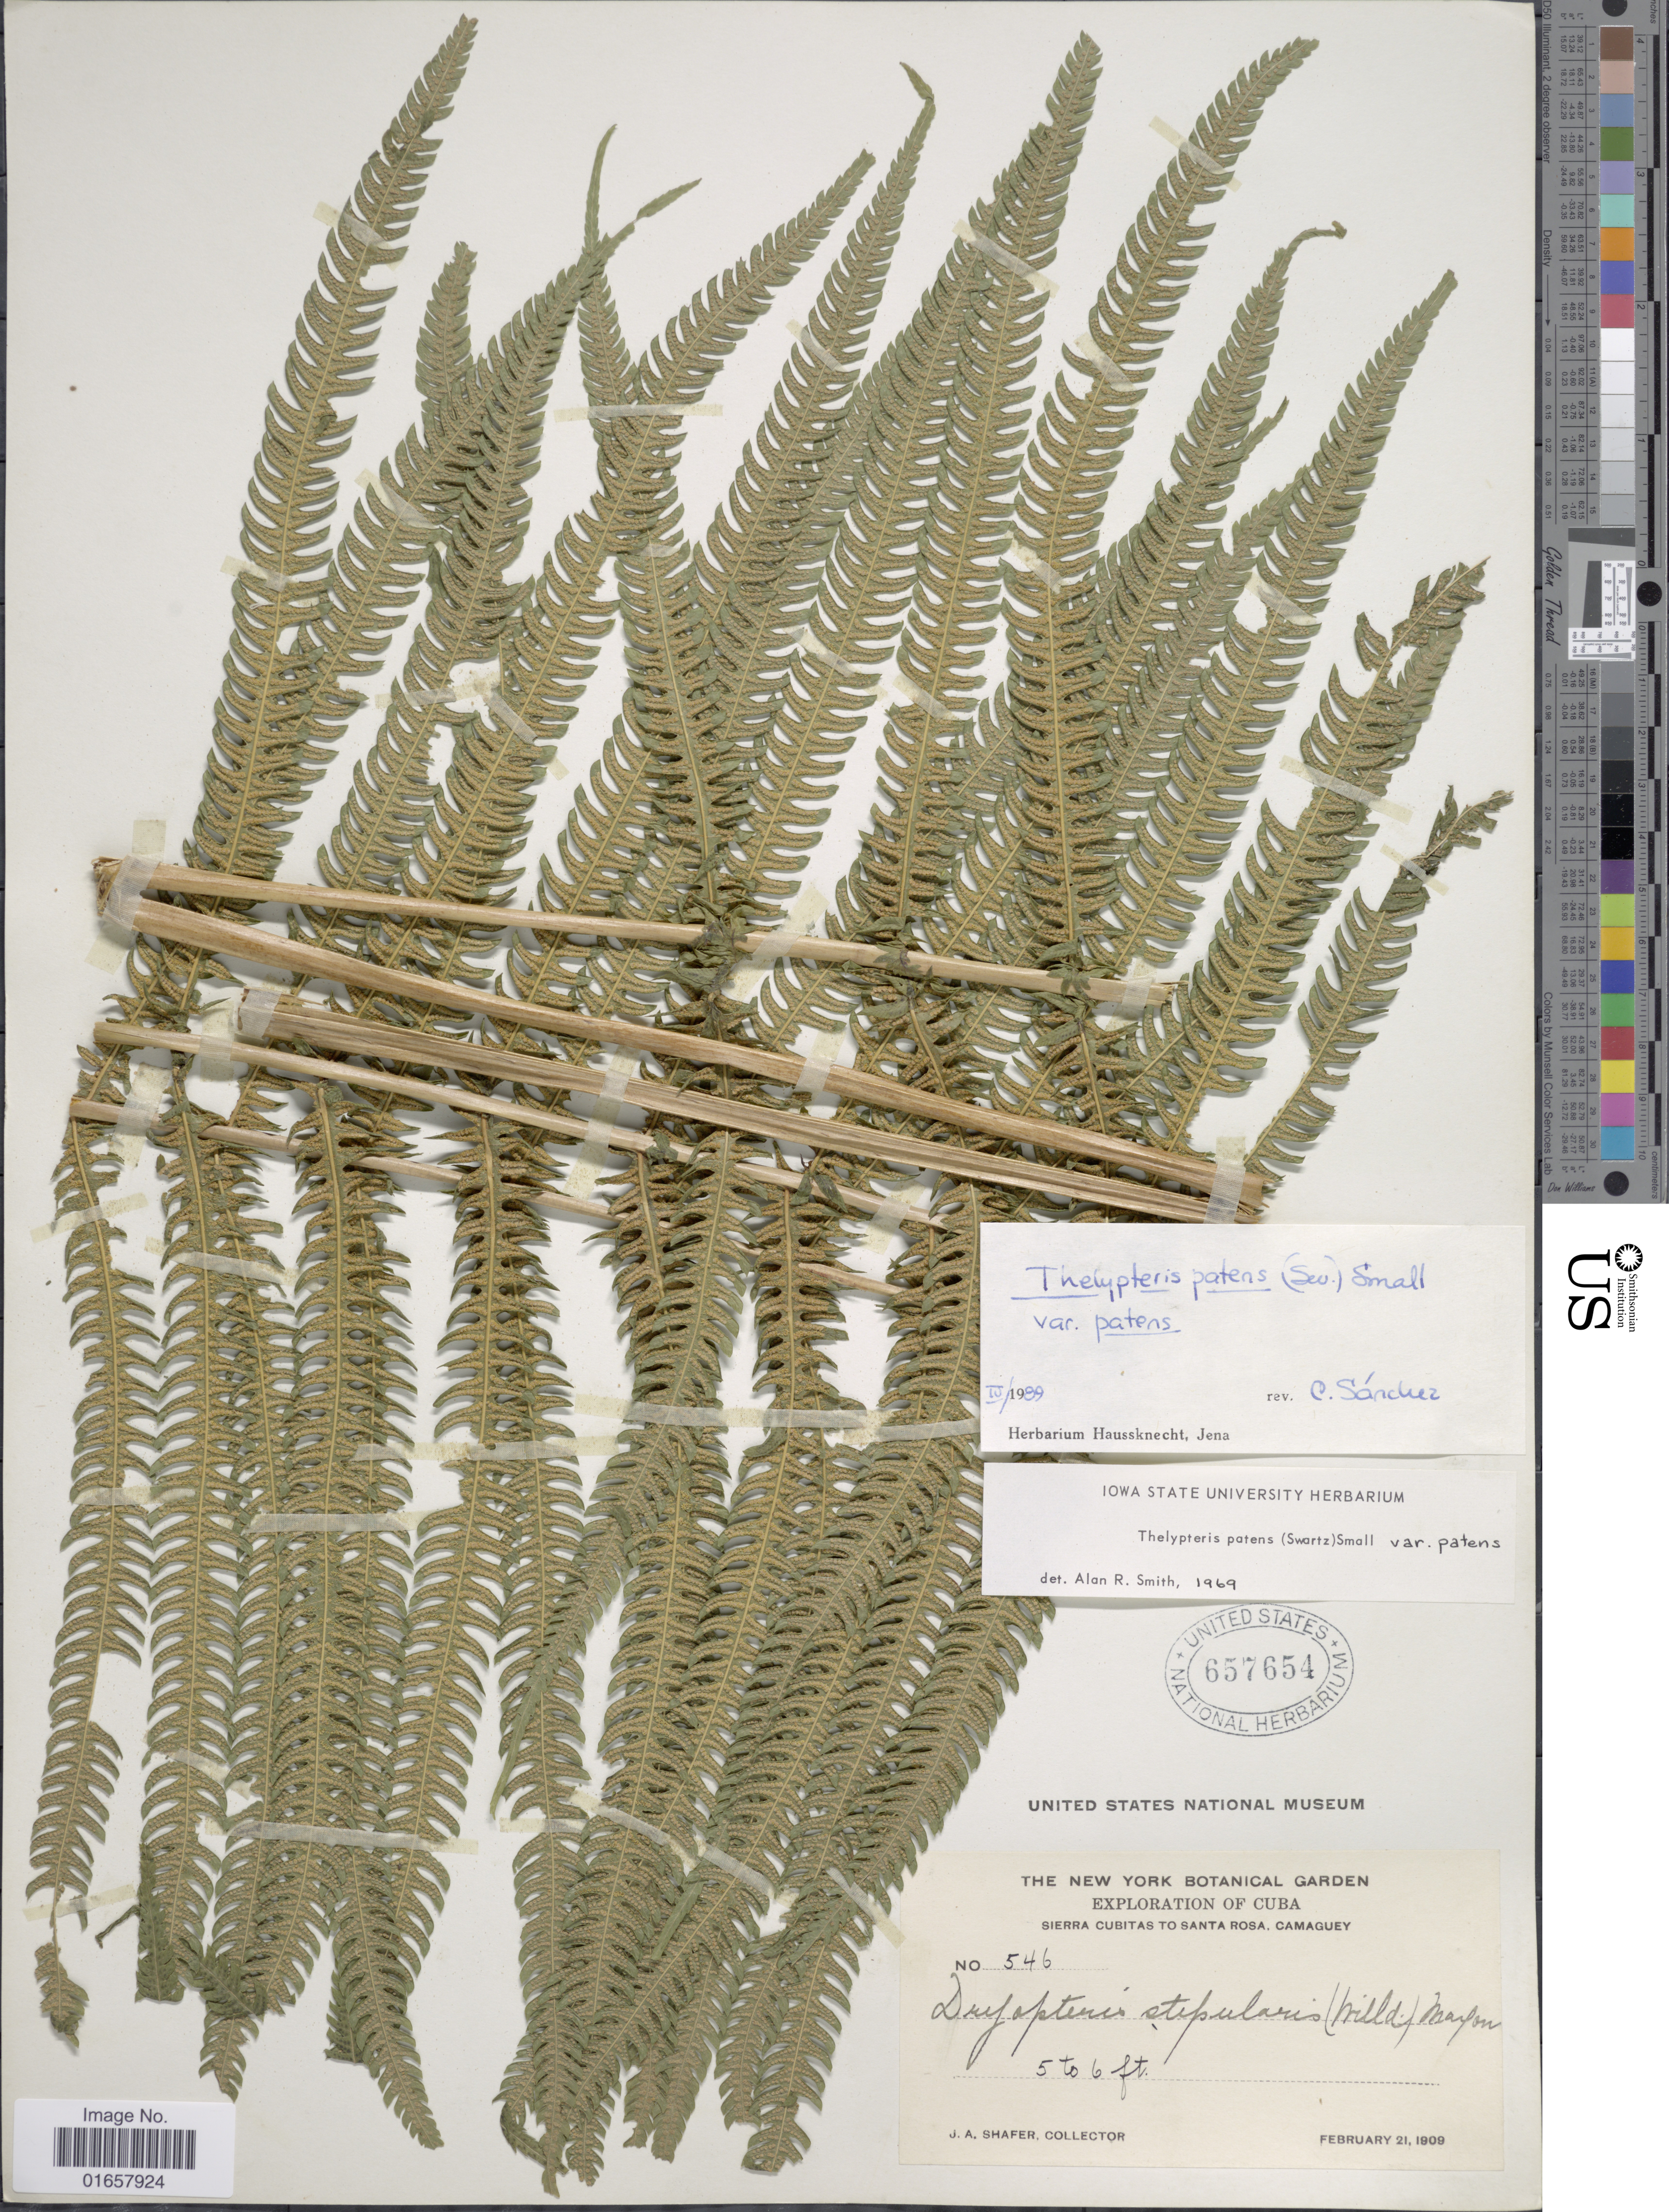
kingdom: Plantae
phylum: Tracheophyta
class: Polypodiopsida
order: Polypodiales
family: Thelypteridaceae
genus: Christella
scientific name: Christella patens var. patens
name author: (Sw.) Holttum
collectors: J. A. Shafer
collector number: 546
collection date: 1909-02-21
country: Cuba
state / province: Camagüey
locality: Cuba, Sierra Cubitas to Santa Rosa, Camaguey.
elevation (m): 2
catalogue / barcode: US 657654